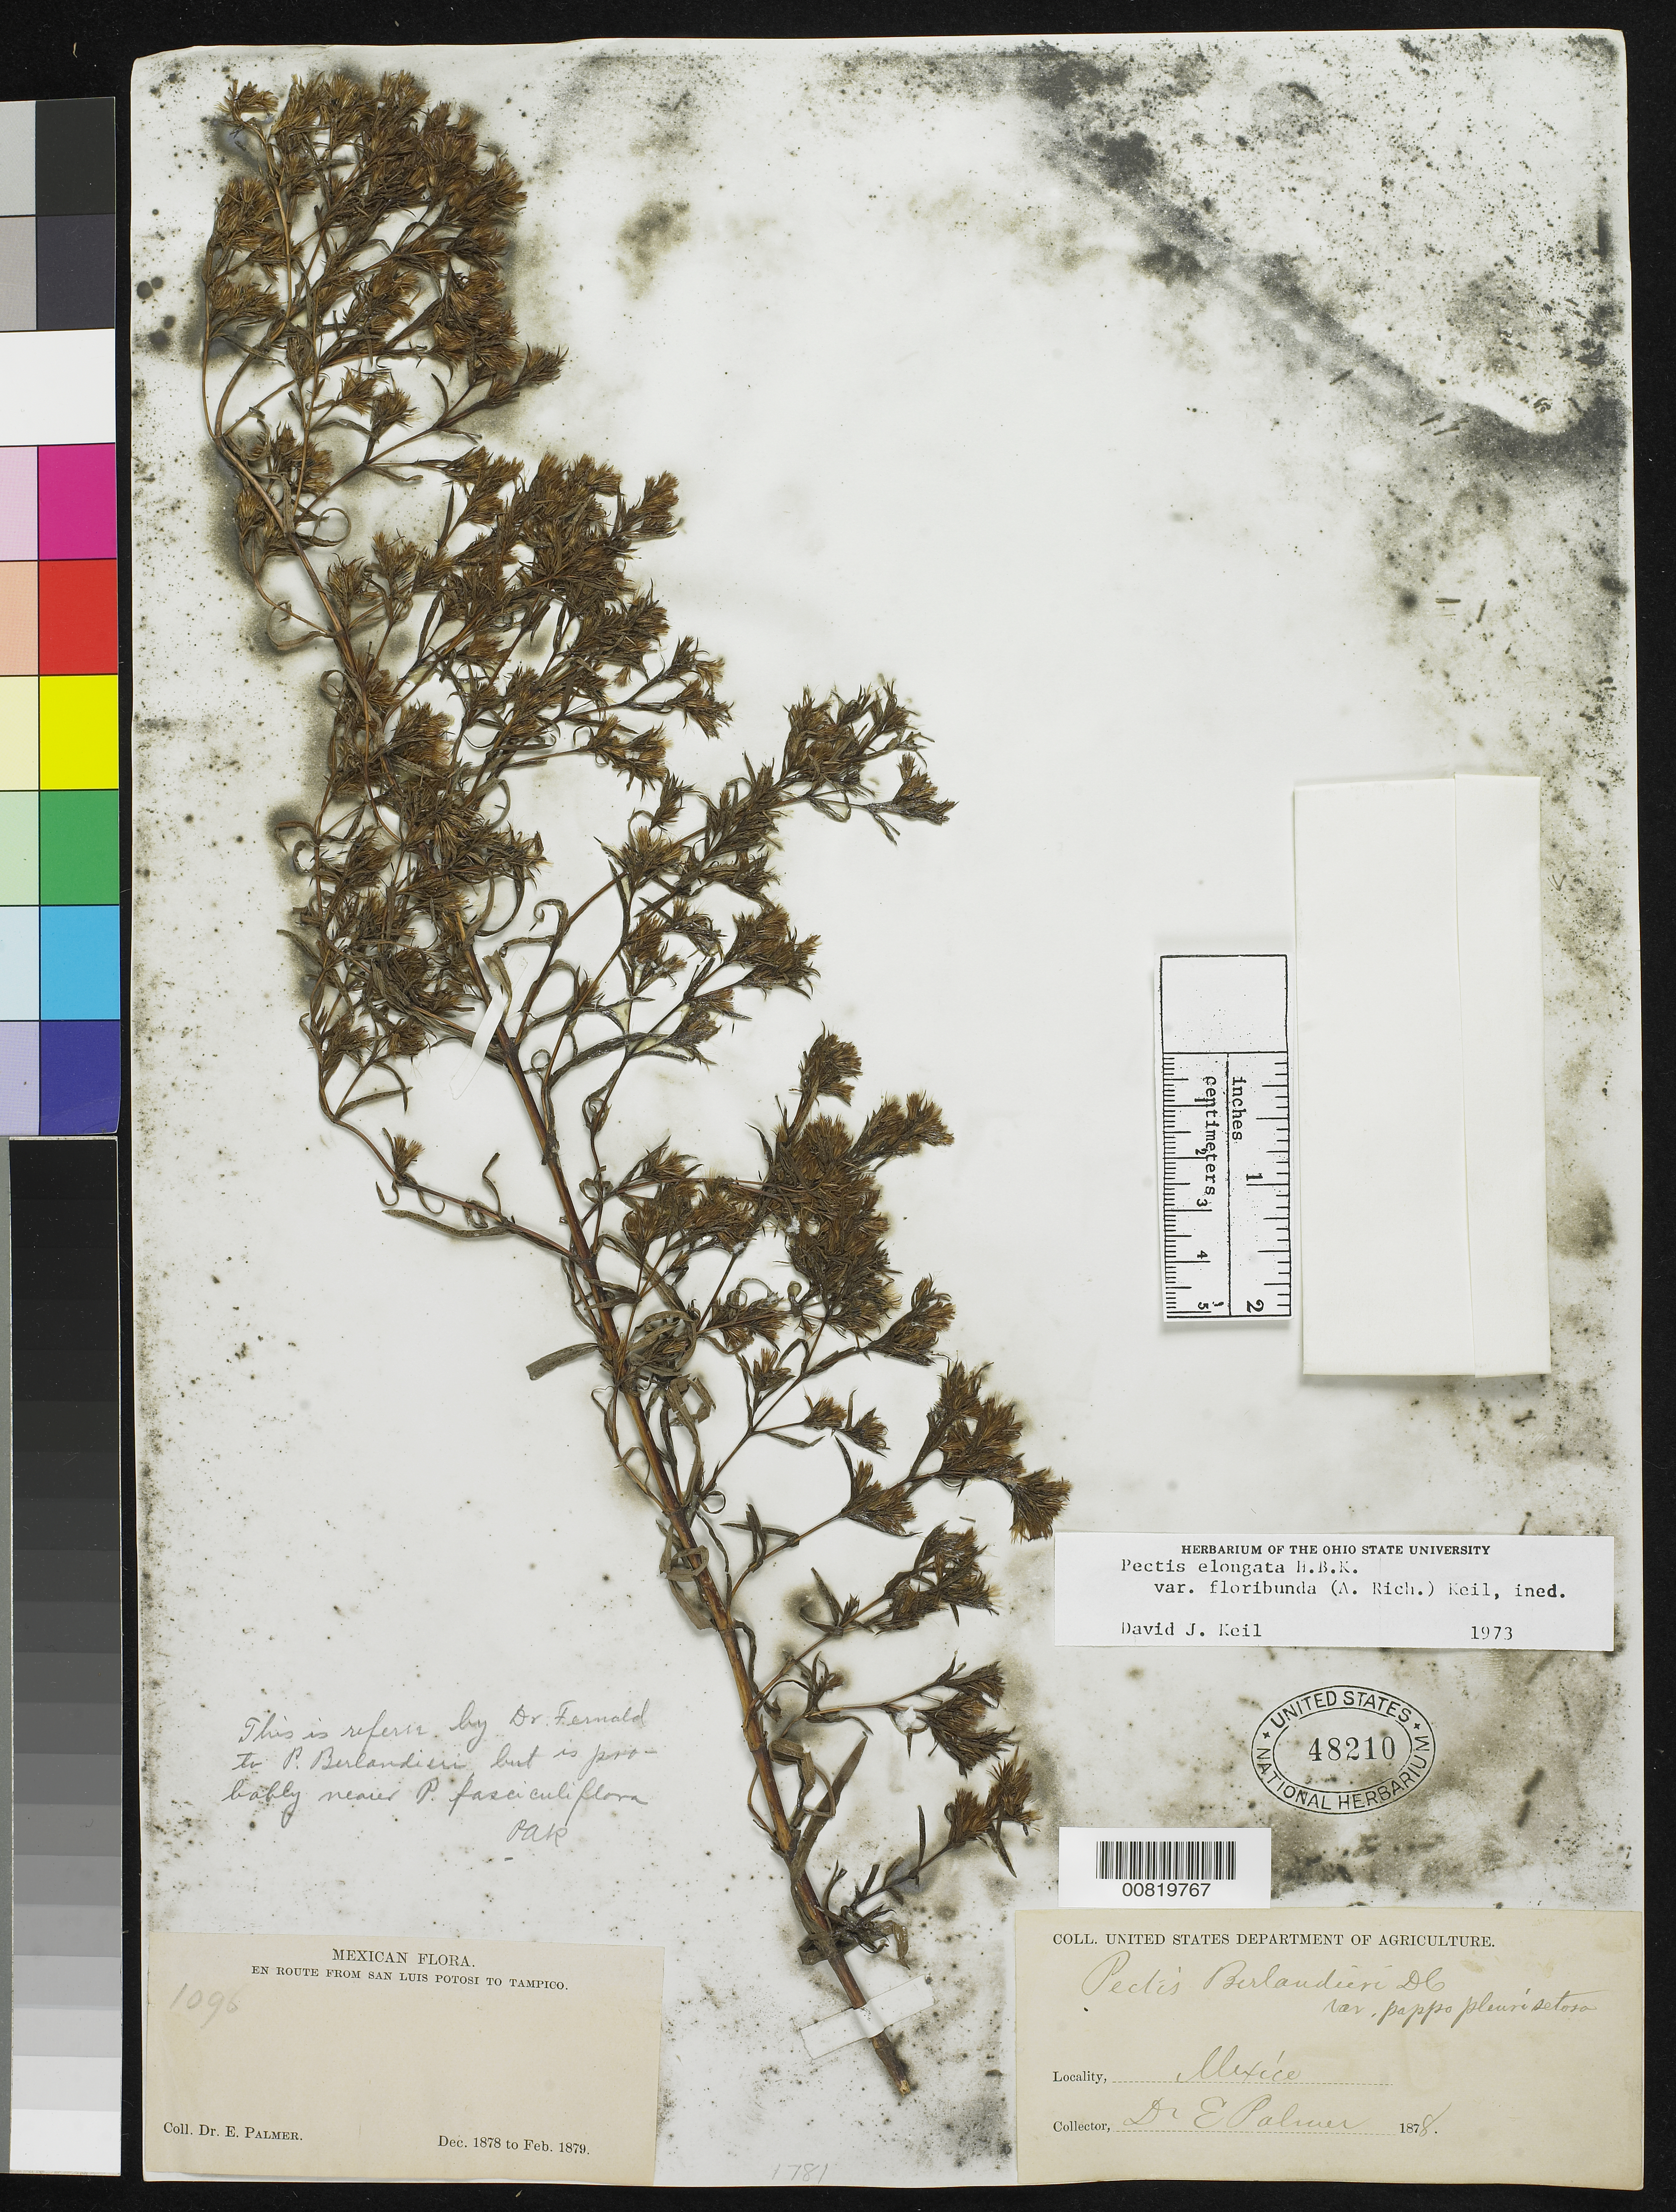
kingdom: Plantae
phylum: Tracheophyta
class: Magnoliopsida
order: Asterales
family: Asteraceae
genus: Pectis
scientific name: Pectis elongata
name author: Kunth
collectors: E. Palmer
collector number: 1096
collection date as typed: Dec 1878 to -- Feb 1879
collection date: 1878-12/1879-02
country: Mexico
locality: En route from San Luis Potosí to Tampico, Tamaulipas.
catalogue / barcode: US 48210